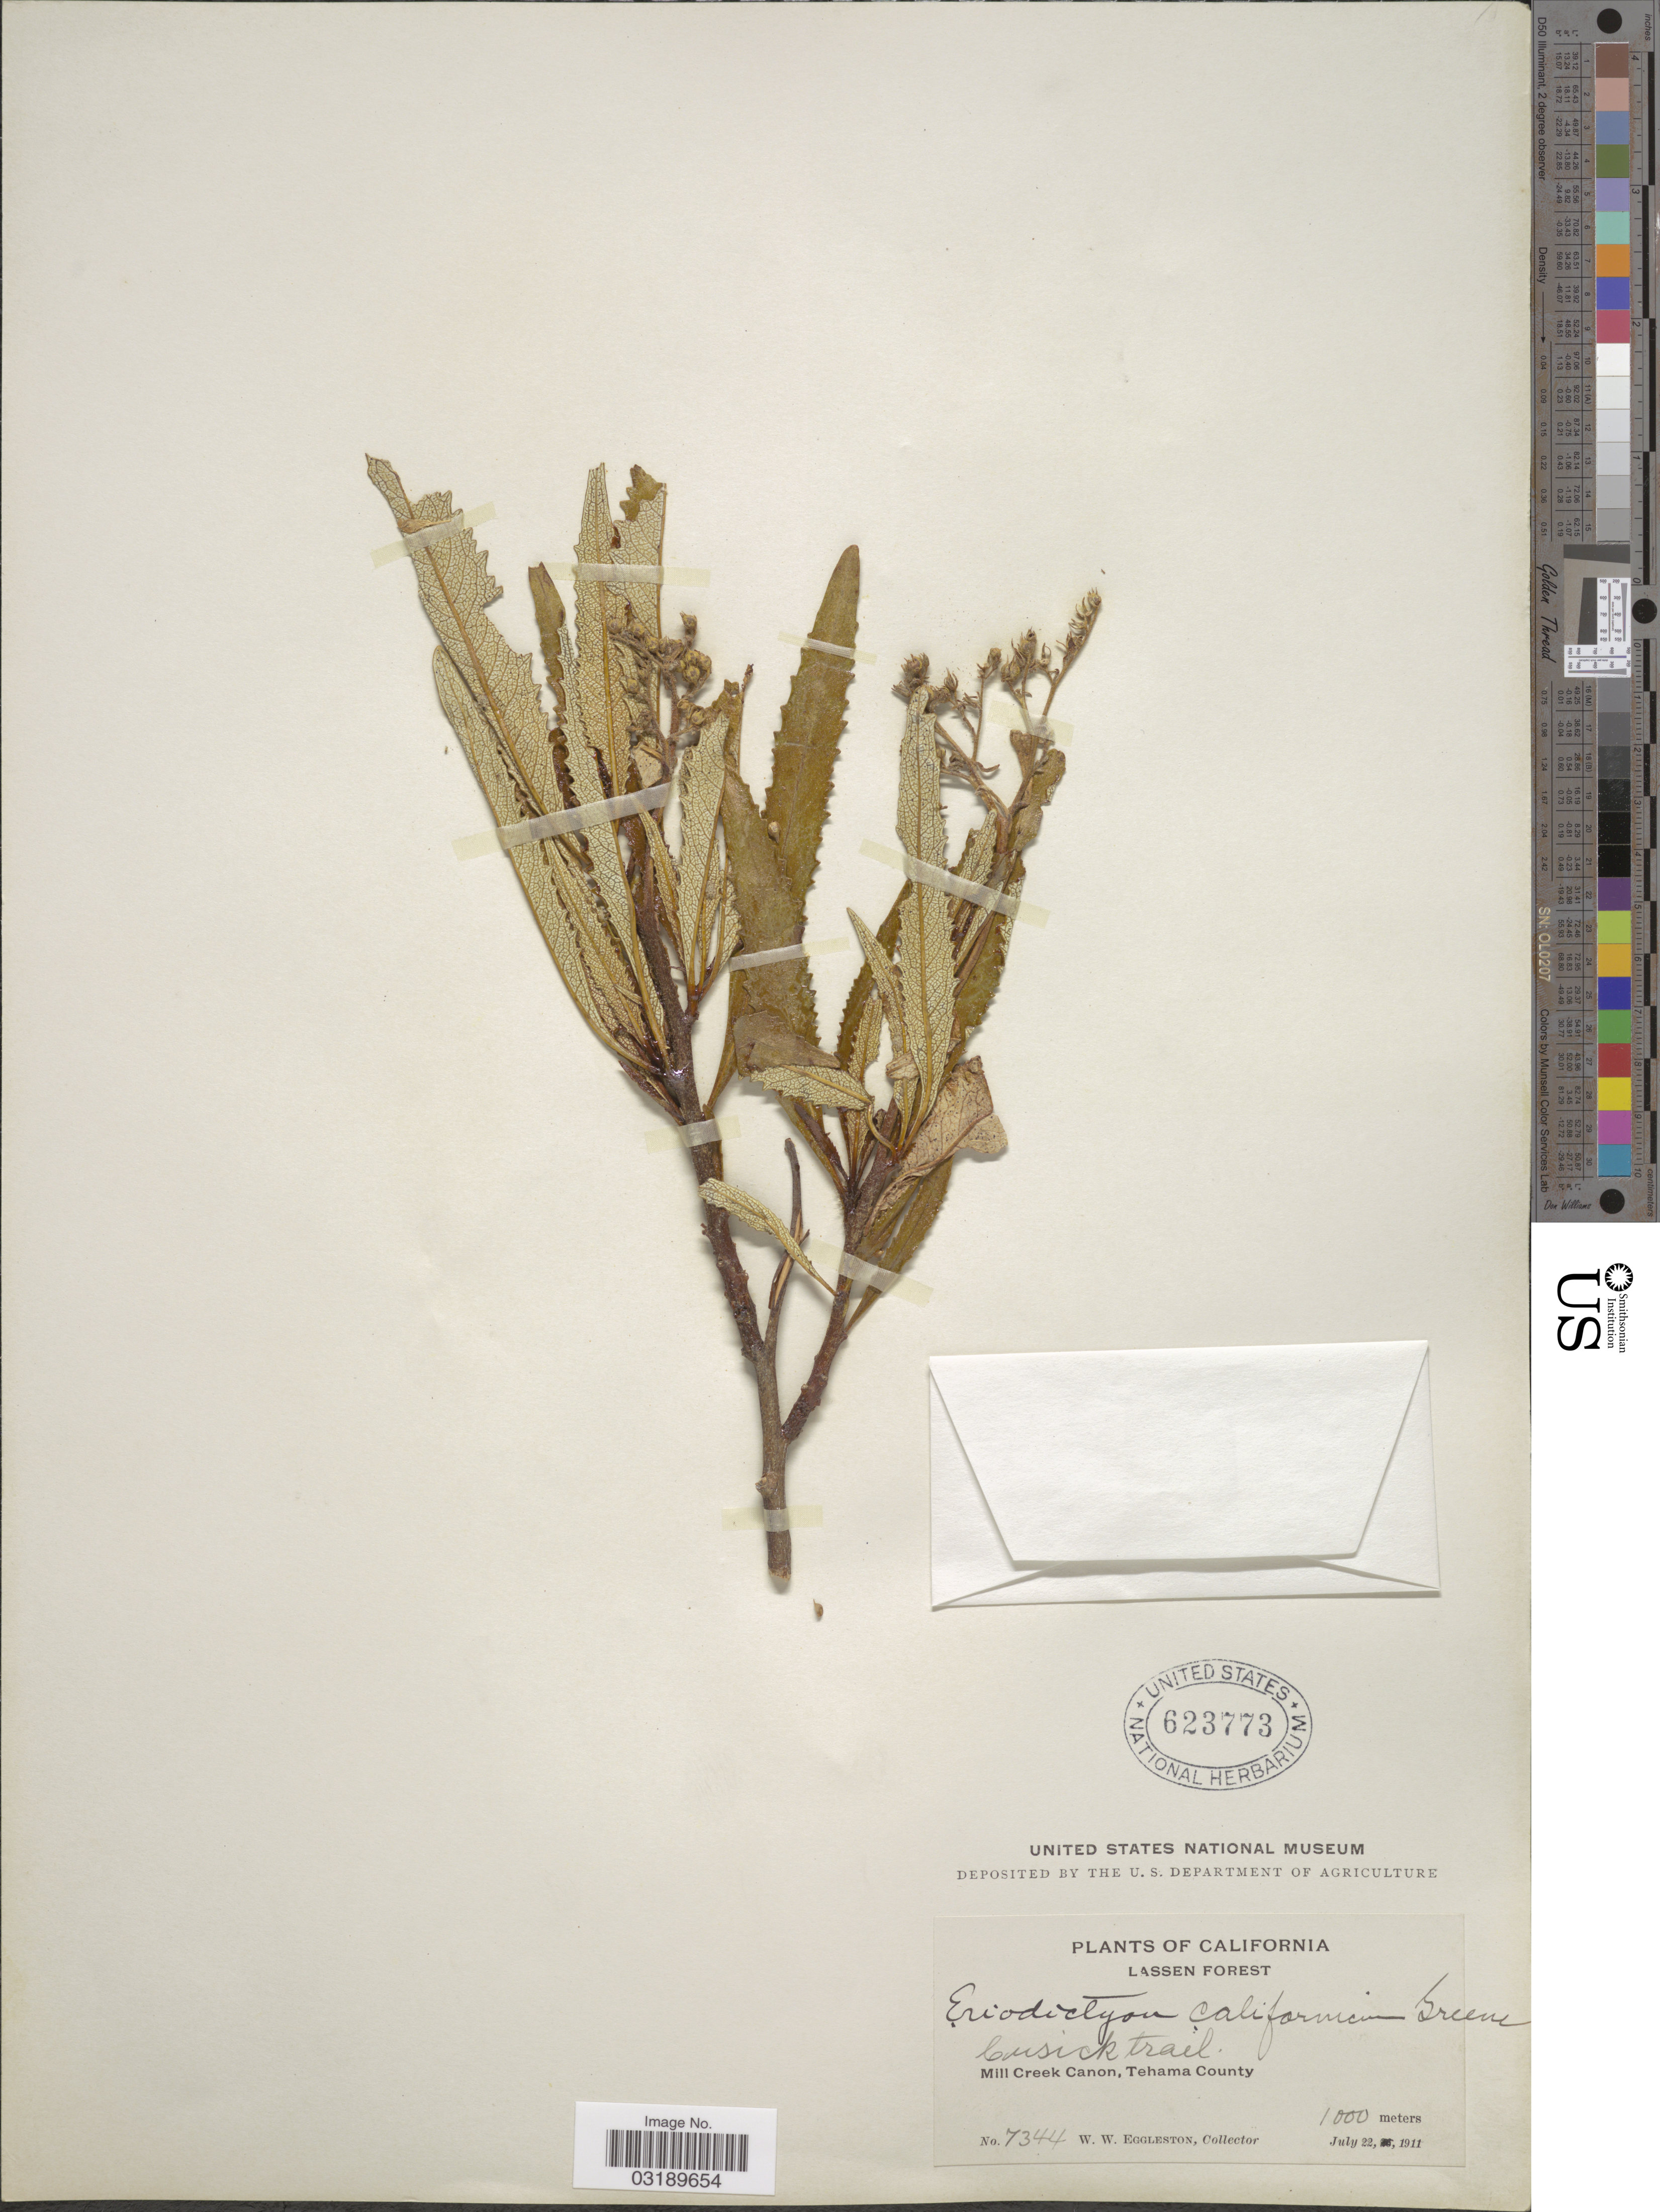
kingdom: Plantae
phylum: Tracheophyta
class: Magnoliopsida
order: Boraginales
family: Namaceae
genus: Eriodictyon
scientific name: Eriodictyon californicum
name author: (Hook. & Arn.) Torr.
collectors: W. W. Eggleston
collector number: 7344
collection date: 1911-07-22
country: United States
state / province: California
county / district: Tehama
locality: Lassen Forest. Cusick trail. Mill Creek Canon, Tehama County.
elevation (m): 1000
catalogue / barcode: US 623773